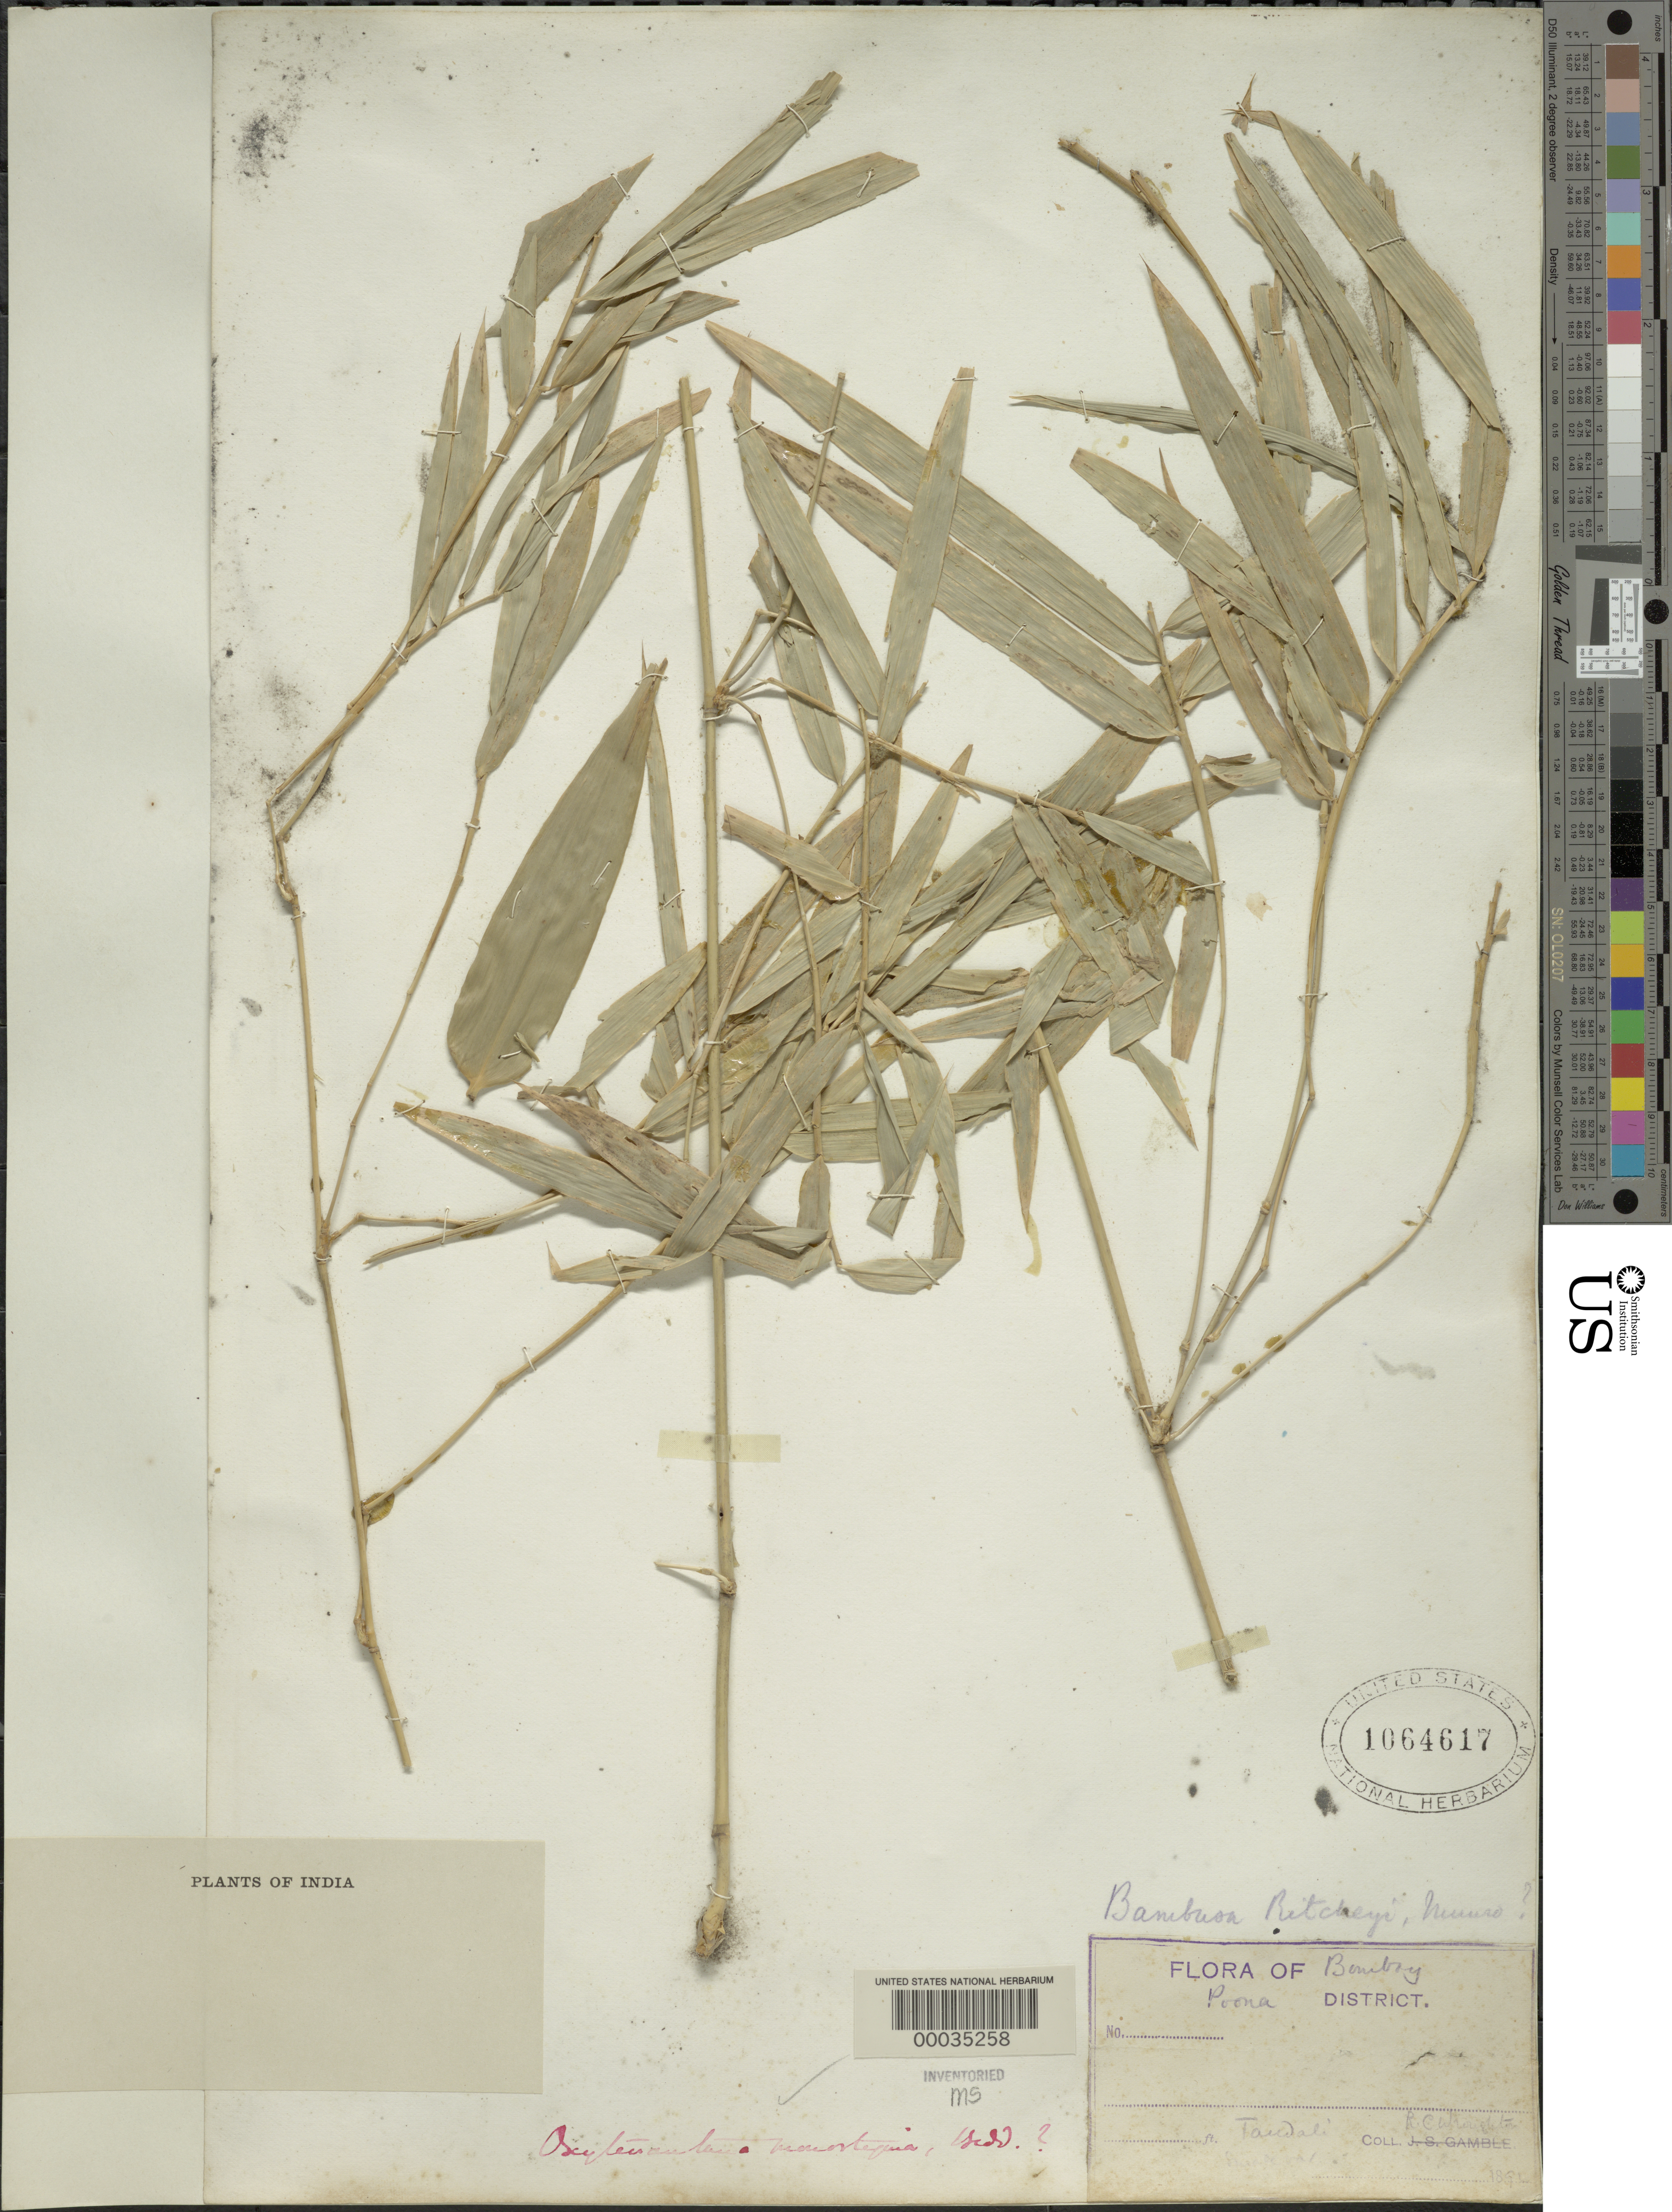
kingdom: Plantae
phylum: Tracheophyta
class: Liliopsida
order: Poales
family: Poaceae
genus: Bambusa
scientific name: Bambusa sp.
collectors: R. Wronghton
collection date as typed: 1891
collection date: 1891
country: India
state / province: Maharashtra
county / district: Pune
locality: Poona district, flora do bombay, poona dist. [poona = pune.]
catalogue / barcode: US 1064617